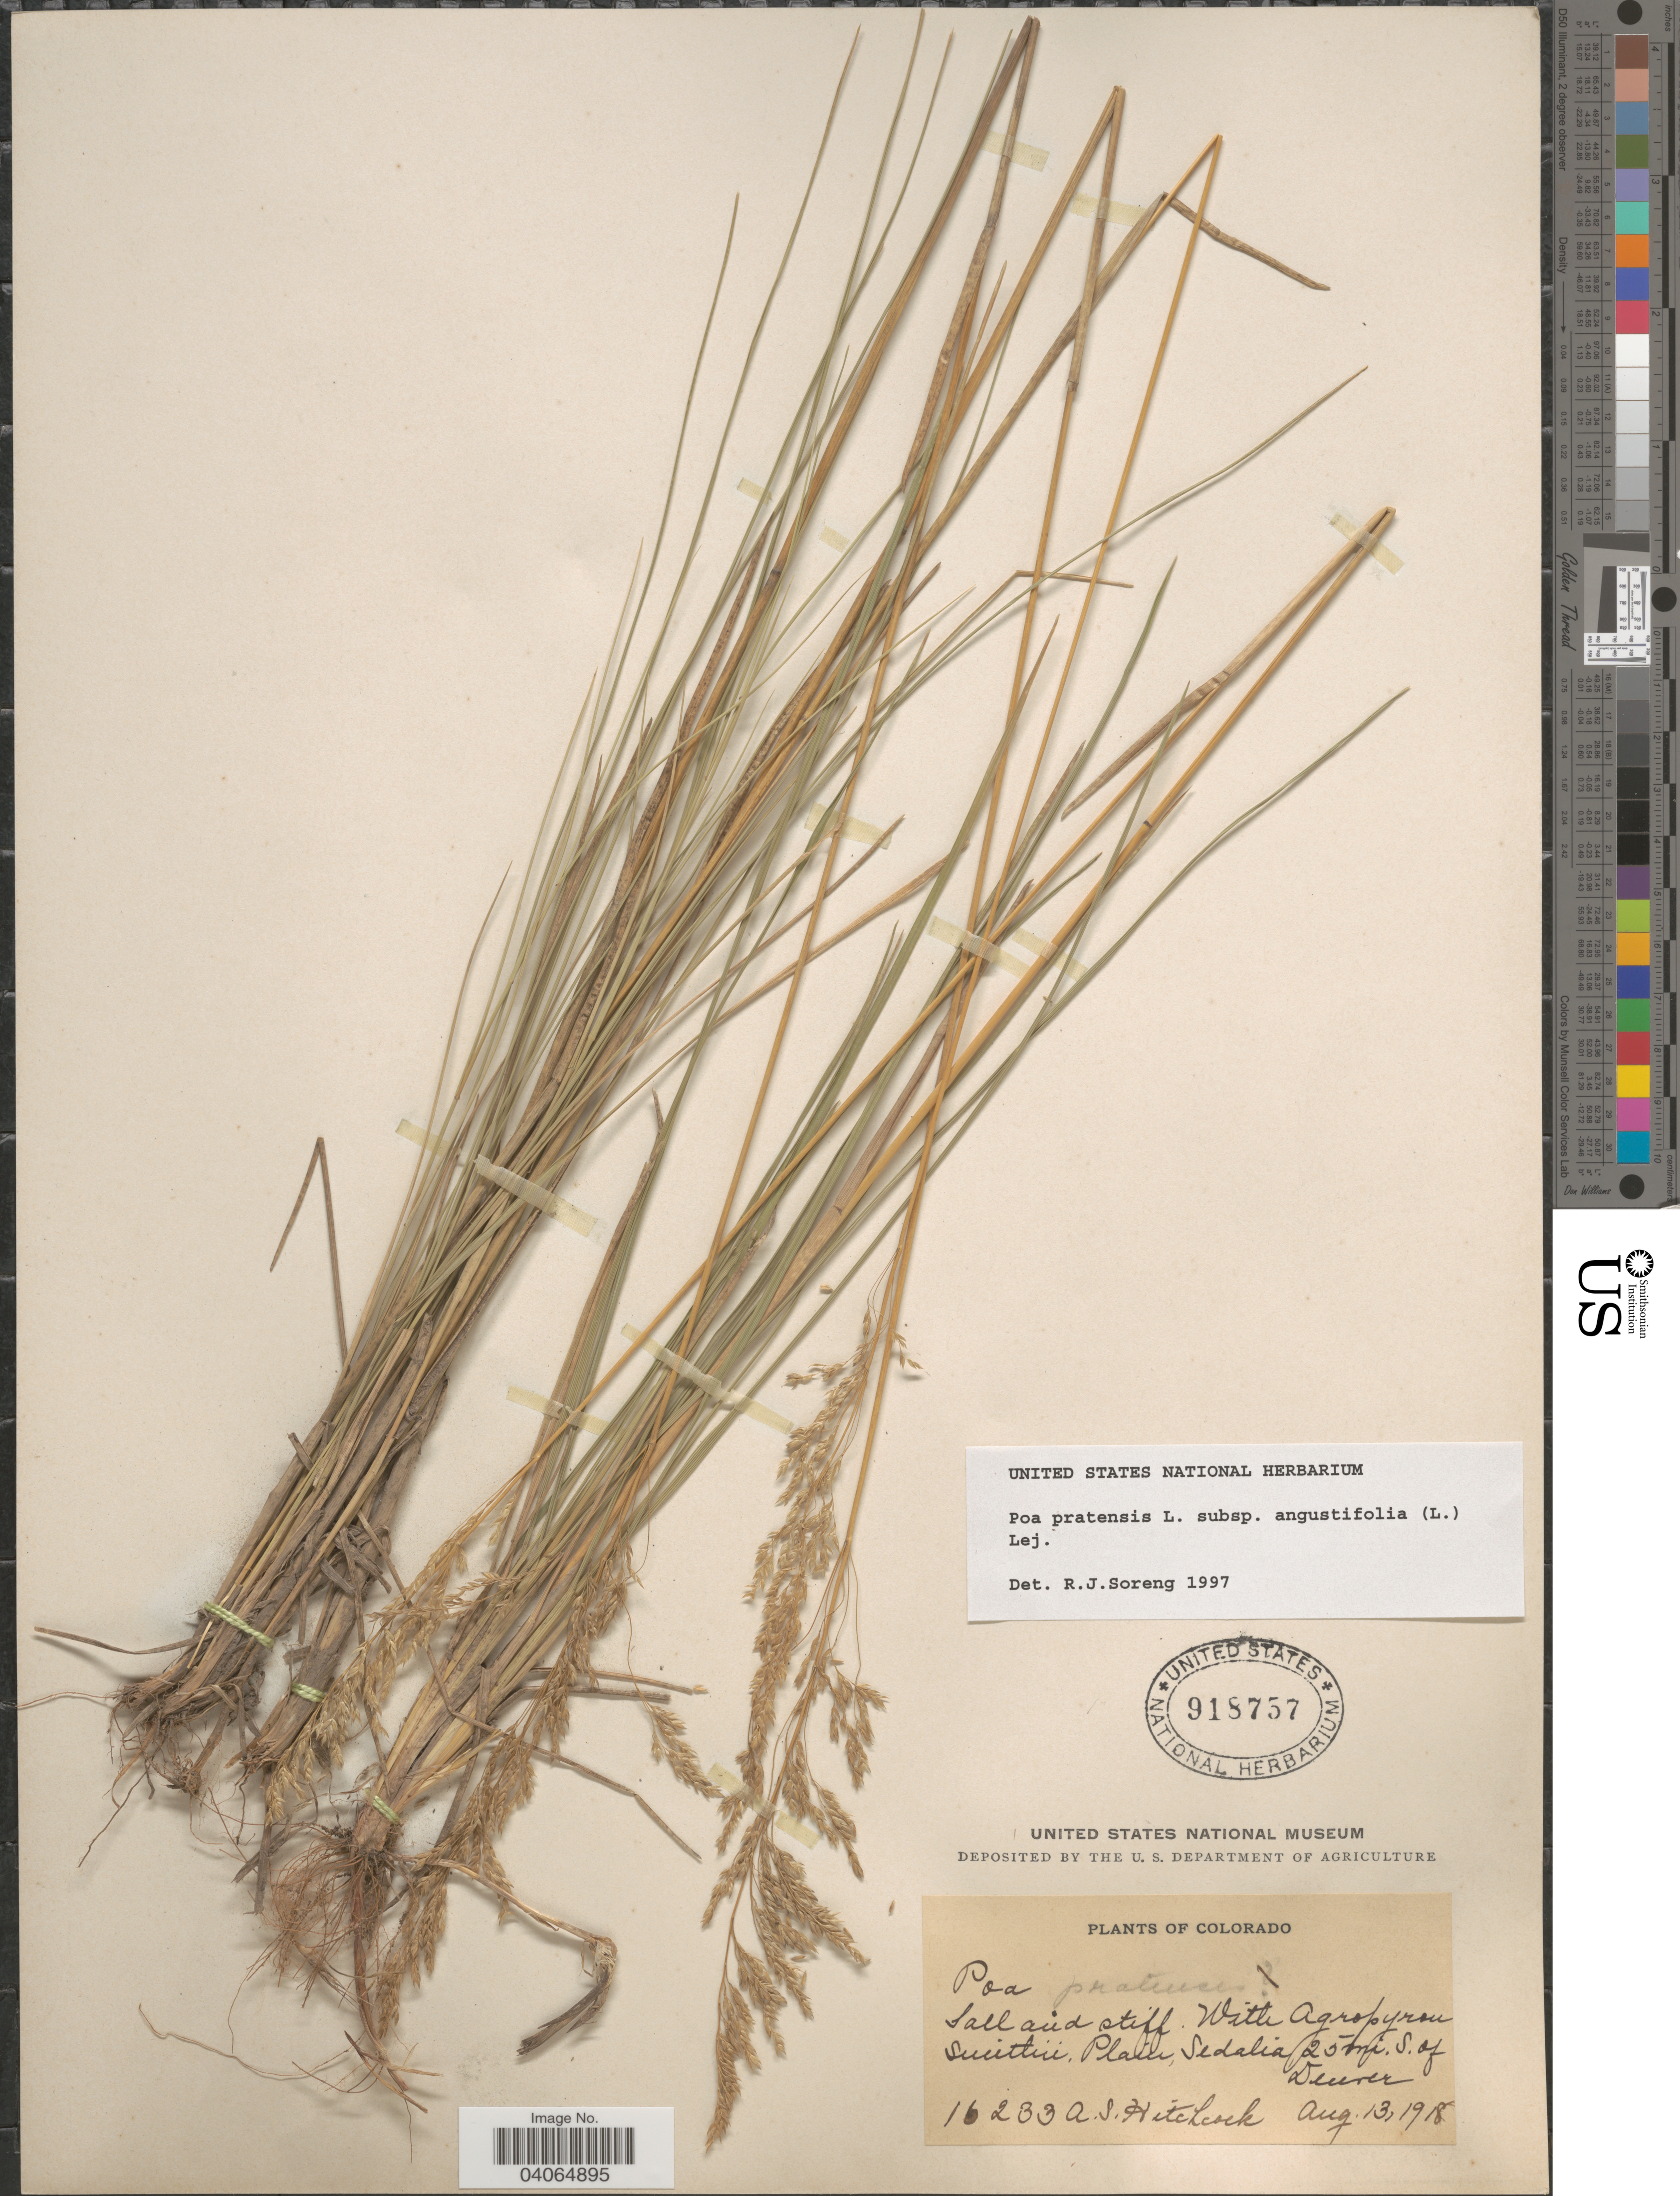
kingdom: Plantae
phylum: Tracheophyta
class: Liliopsida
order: Poales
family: Poaceae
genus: Poa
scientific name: Poa pratensis subsp. angustifolia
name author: (L.) Lej.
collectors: A. S. Hitchcock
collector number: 16233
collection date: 1918-08-13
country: United States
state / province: Colorado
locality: Plain Sedalia 25 mi. S. of Denver.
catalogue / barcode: US 918757